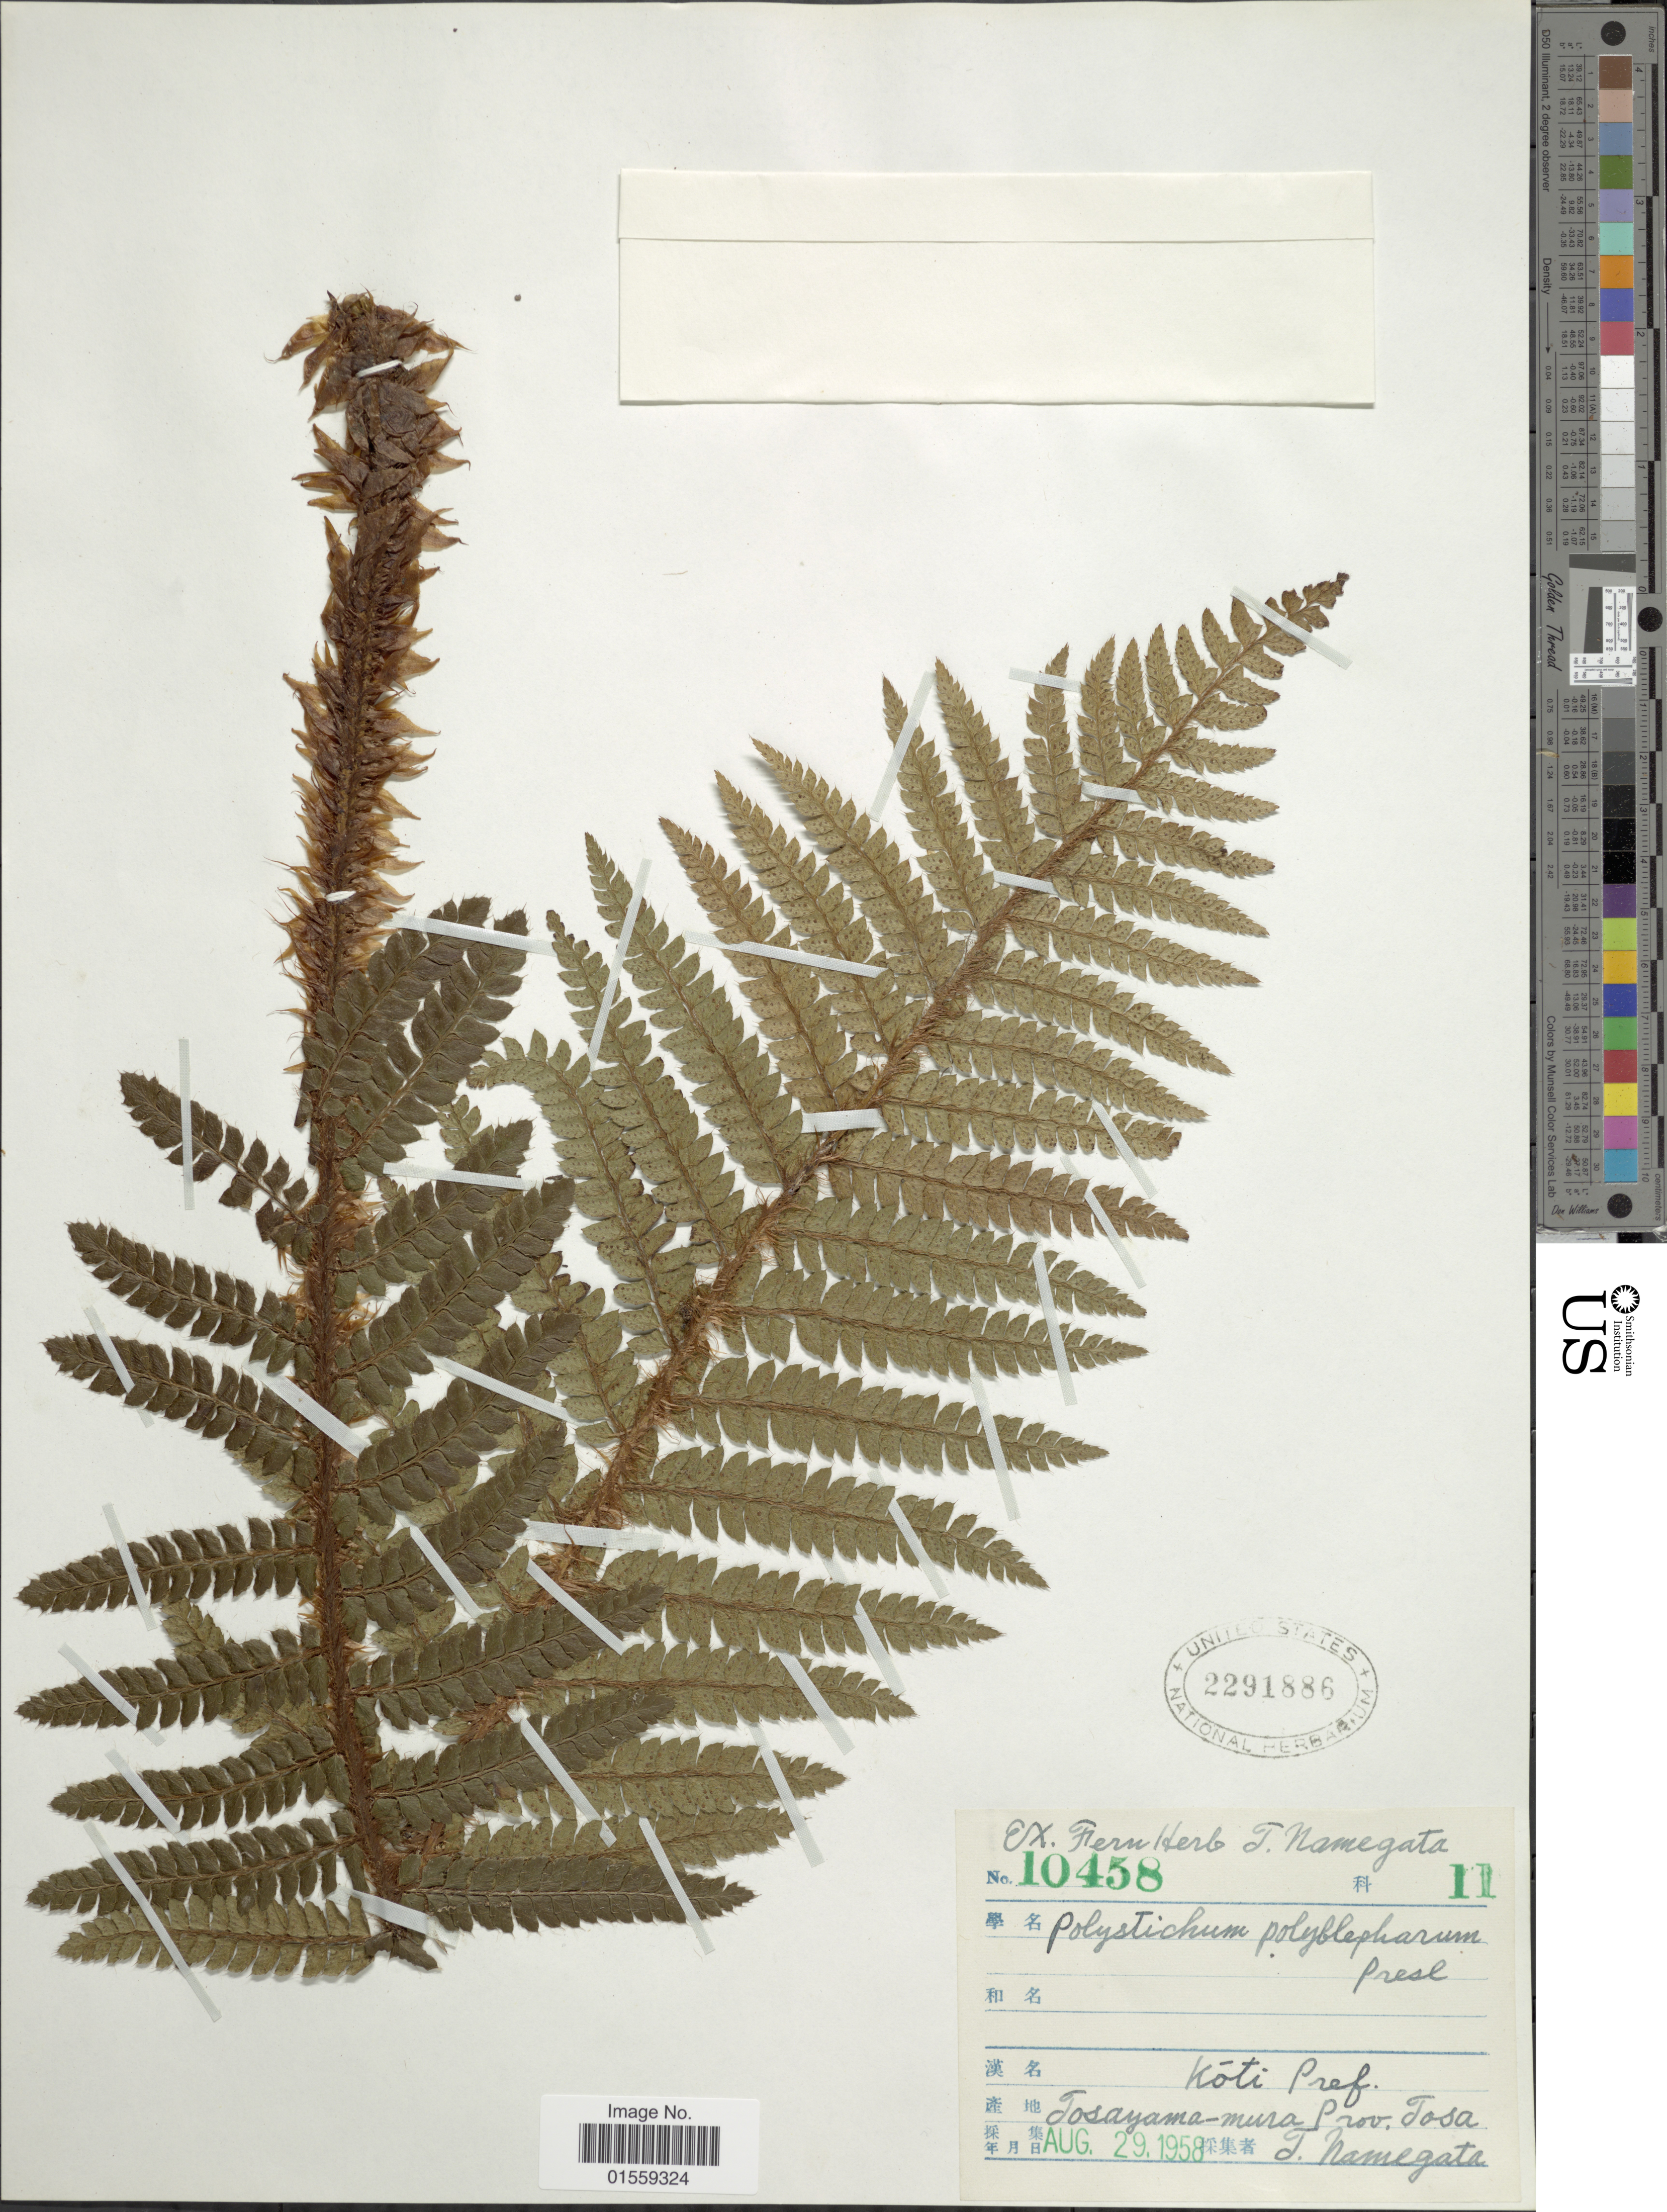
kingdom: Plantae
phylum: Tracheophyta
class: Polypodiopsida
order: Polypodiales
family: Dryopteridaceae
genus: Polystichum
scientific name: Polystichum polyblepharum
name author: (Roemer ex Kunze) C. Presl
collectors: T. Namegata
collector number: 10458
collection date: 1958-08-29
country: Japan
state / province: Koti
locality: Koti Pref. Tosayama-mura Prov. Tosa.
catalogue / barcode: US 2291886